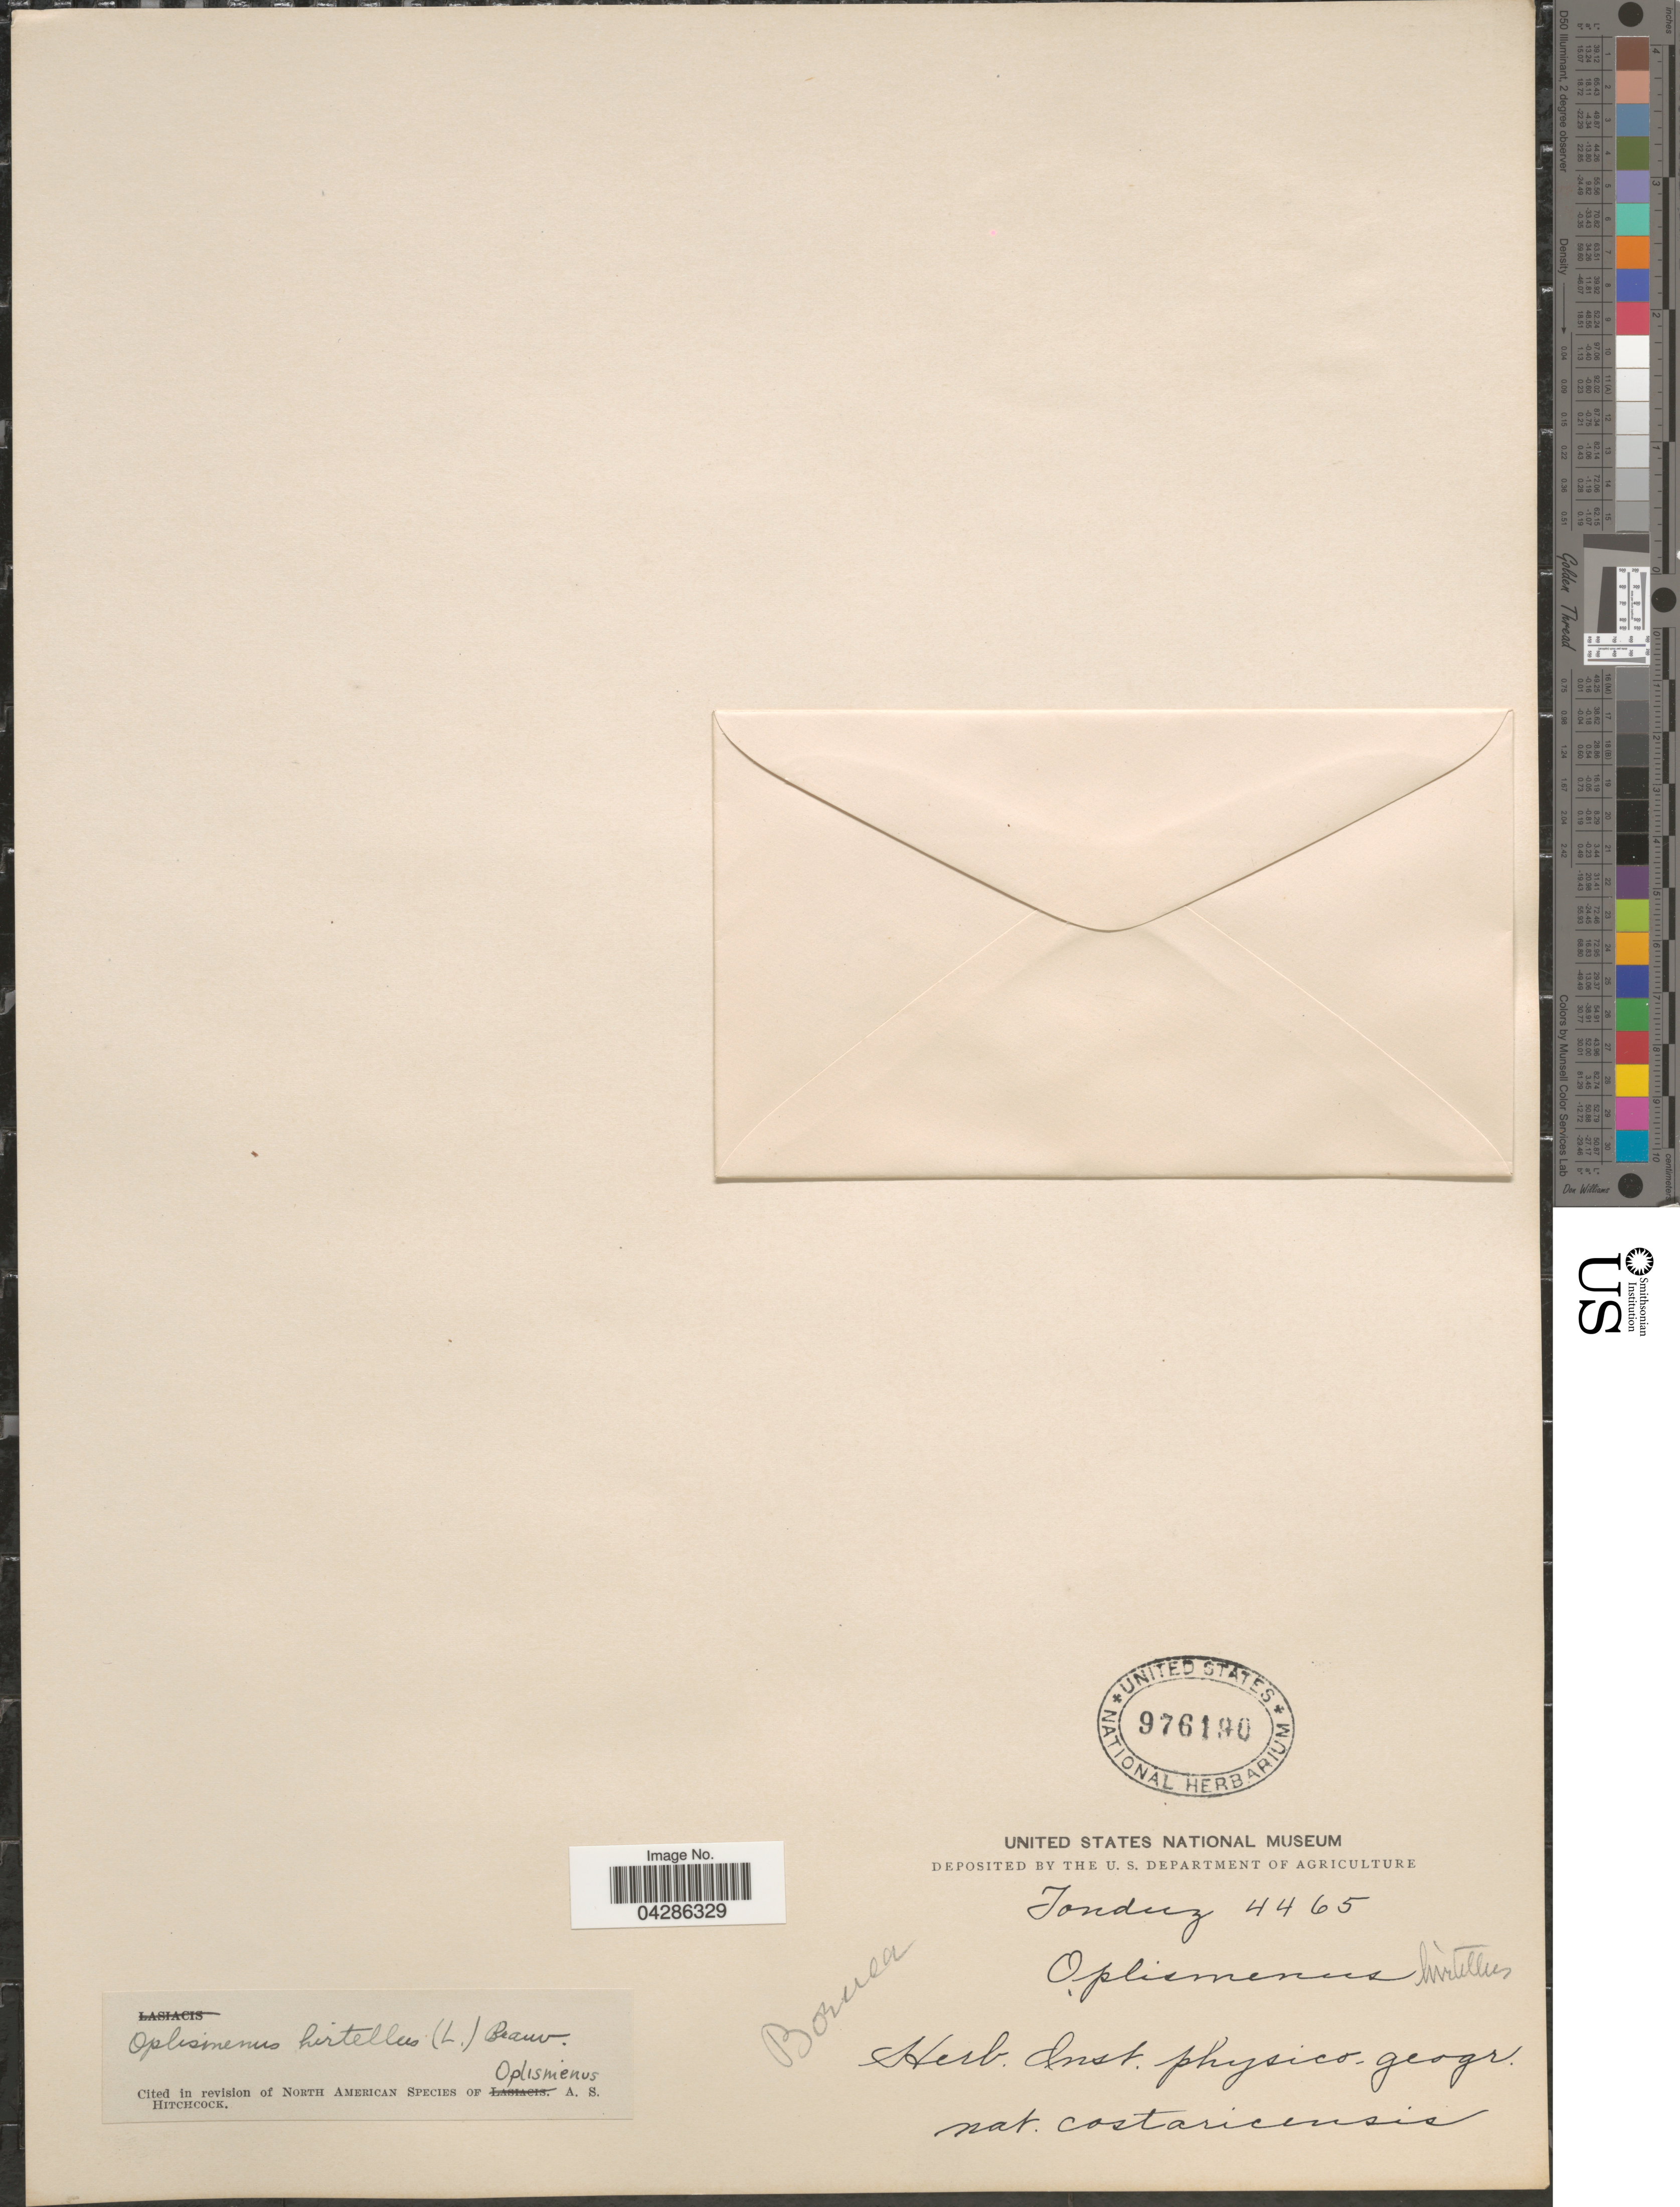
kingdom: Plantae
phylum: Tracheophyta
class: Liliopsida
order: Poales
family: Poaceae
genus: Oplismenus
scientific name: Oplismenus hirtellus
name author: (L.) P. Beauv.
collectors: Tonduz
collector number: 4465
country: Costa Rica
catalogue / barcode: US 976190